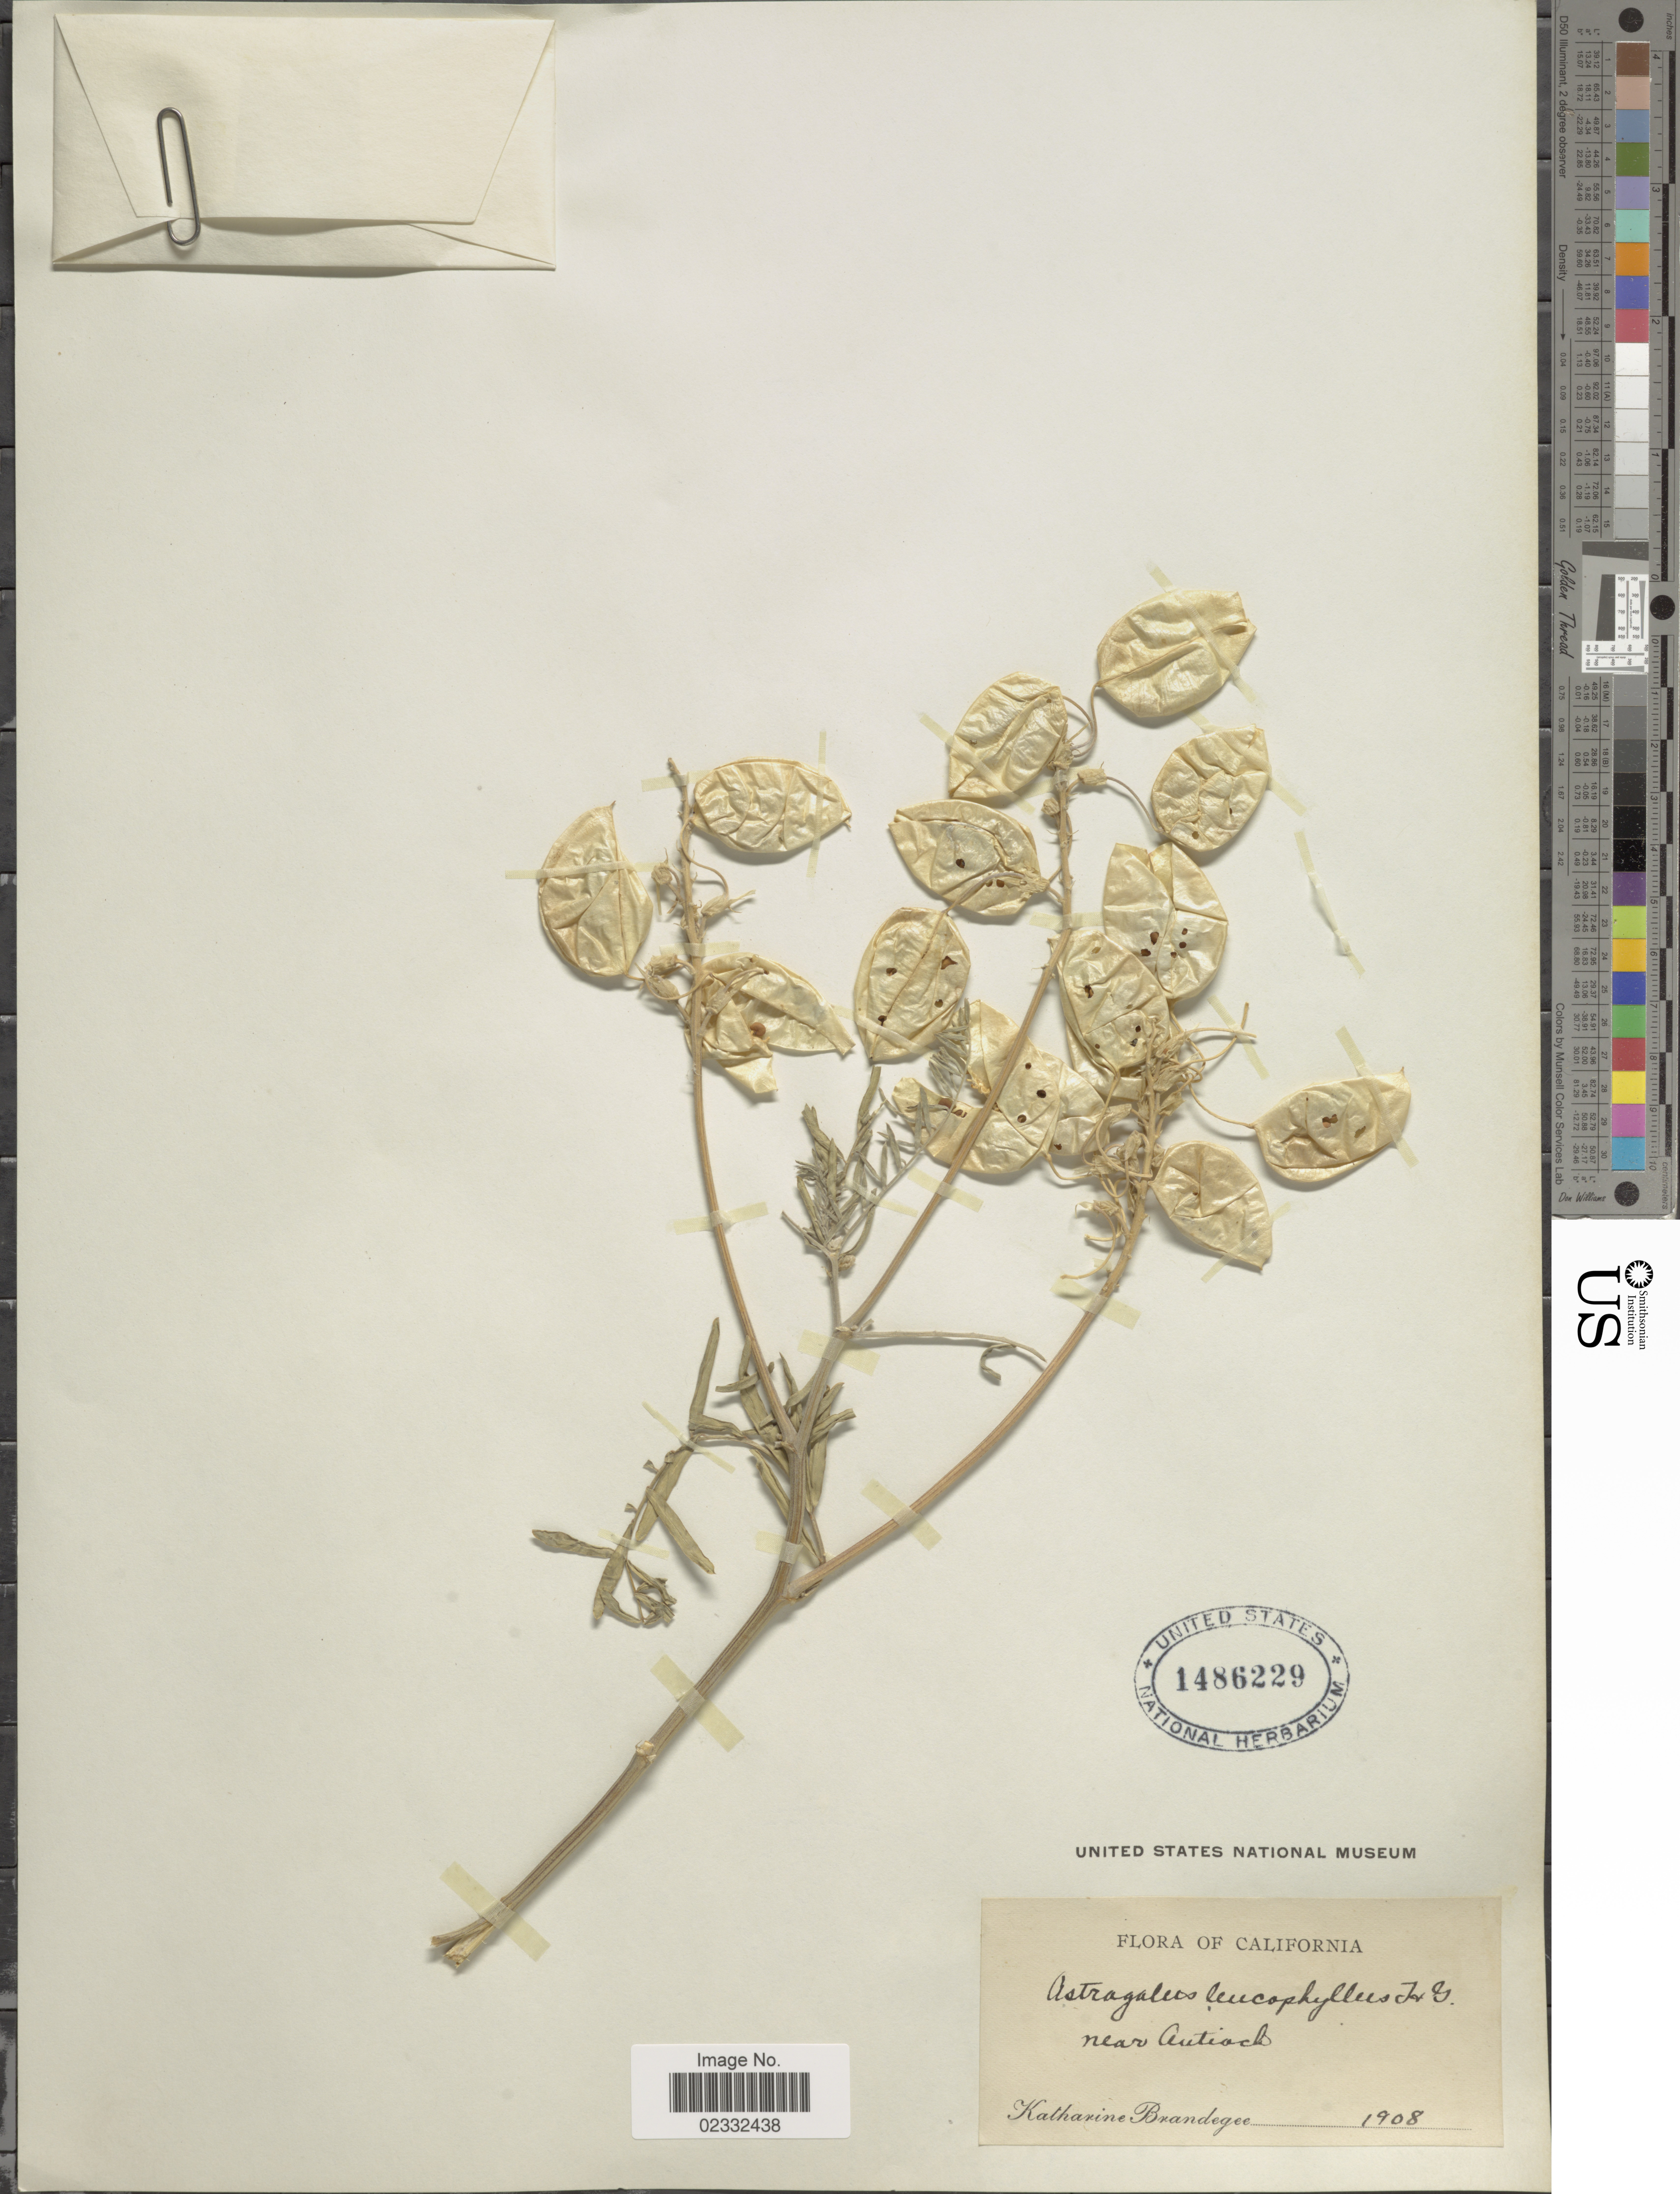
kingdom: Plantae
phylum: Tracheophyta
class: Magnoliopsida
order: Fabales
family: Fabaceae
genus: Astragalus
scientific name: Astragalus leucophyllus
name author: Torr. & A. Gray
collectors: K. Brandegee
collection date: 1908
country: United States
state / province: California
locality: California, near Antioch.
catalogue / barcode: US 1486229